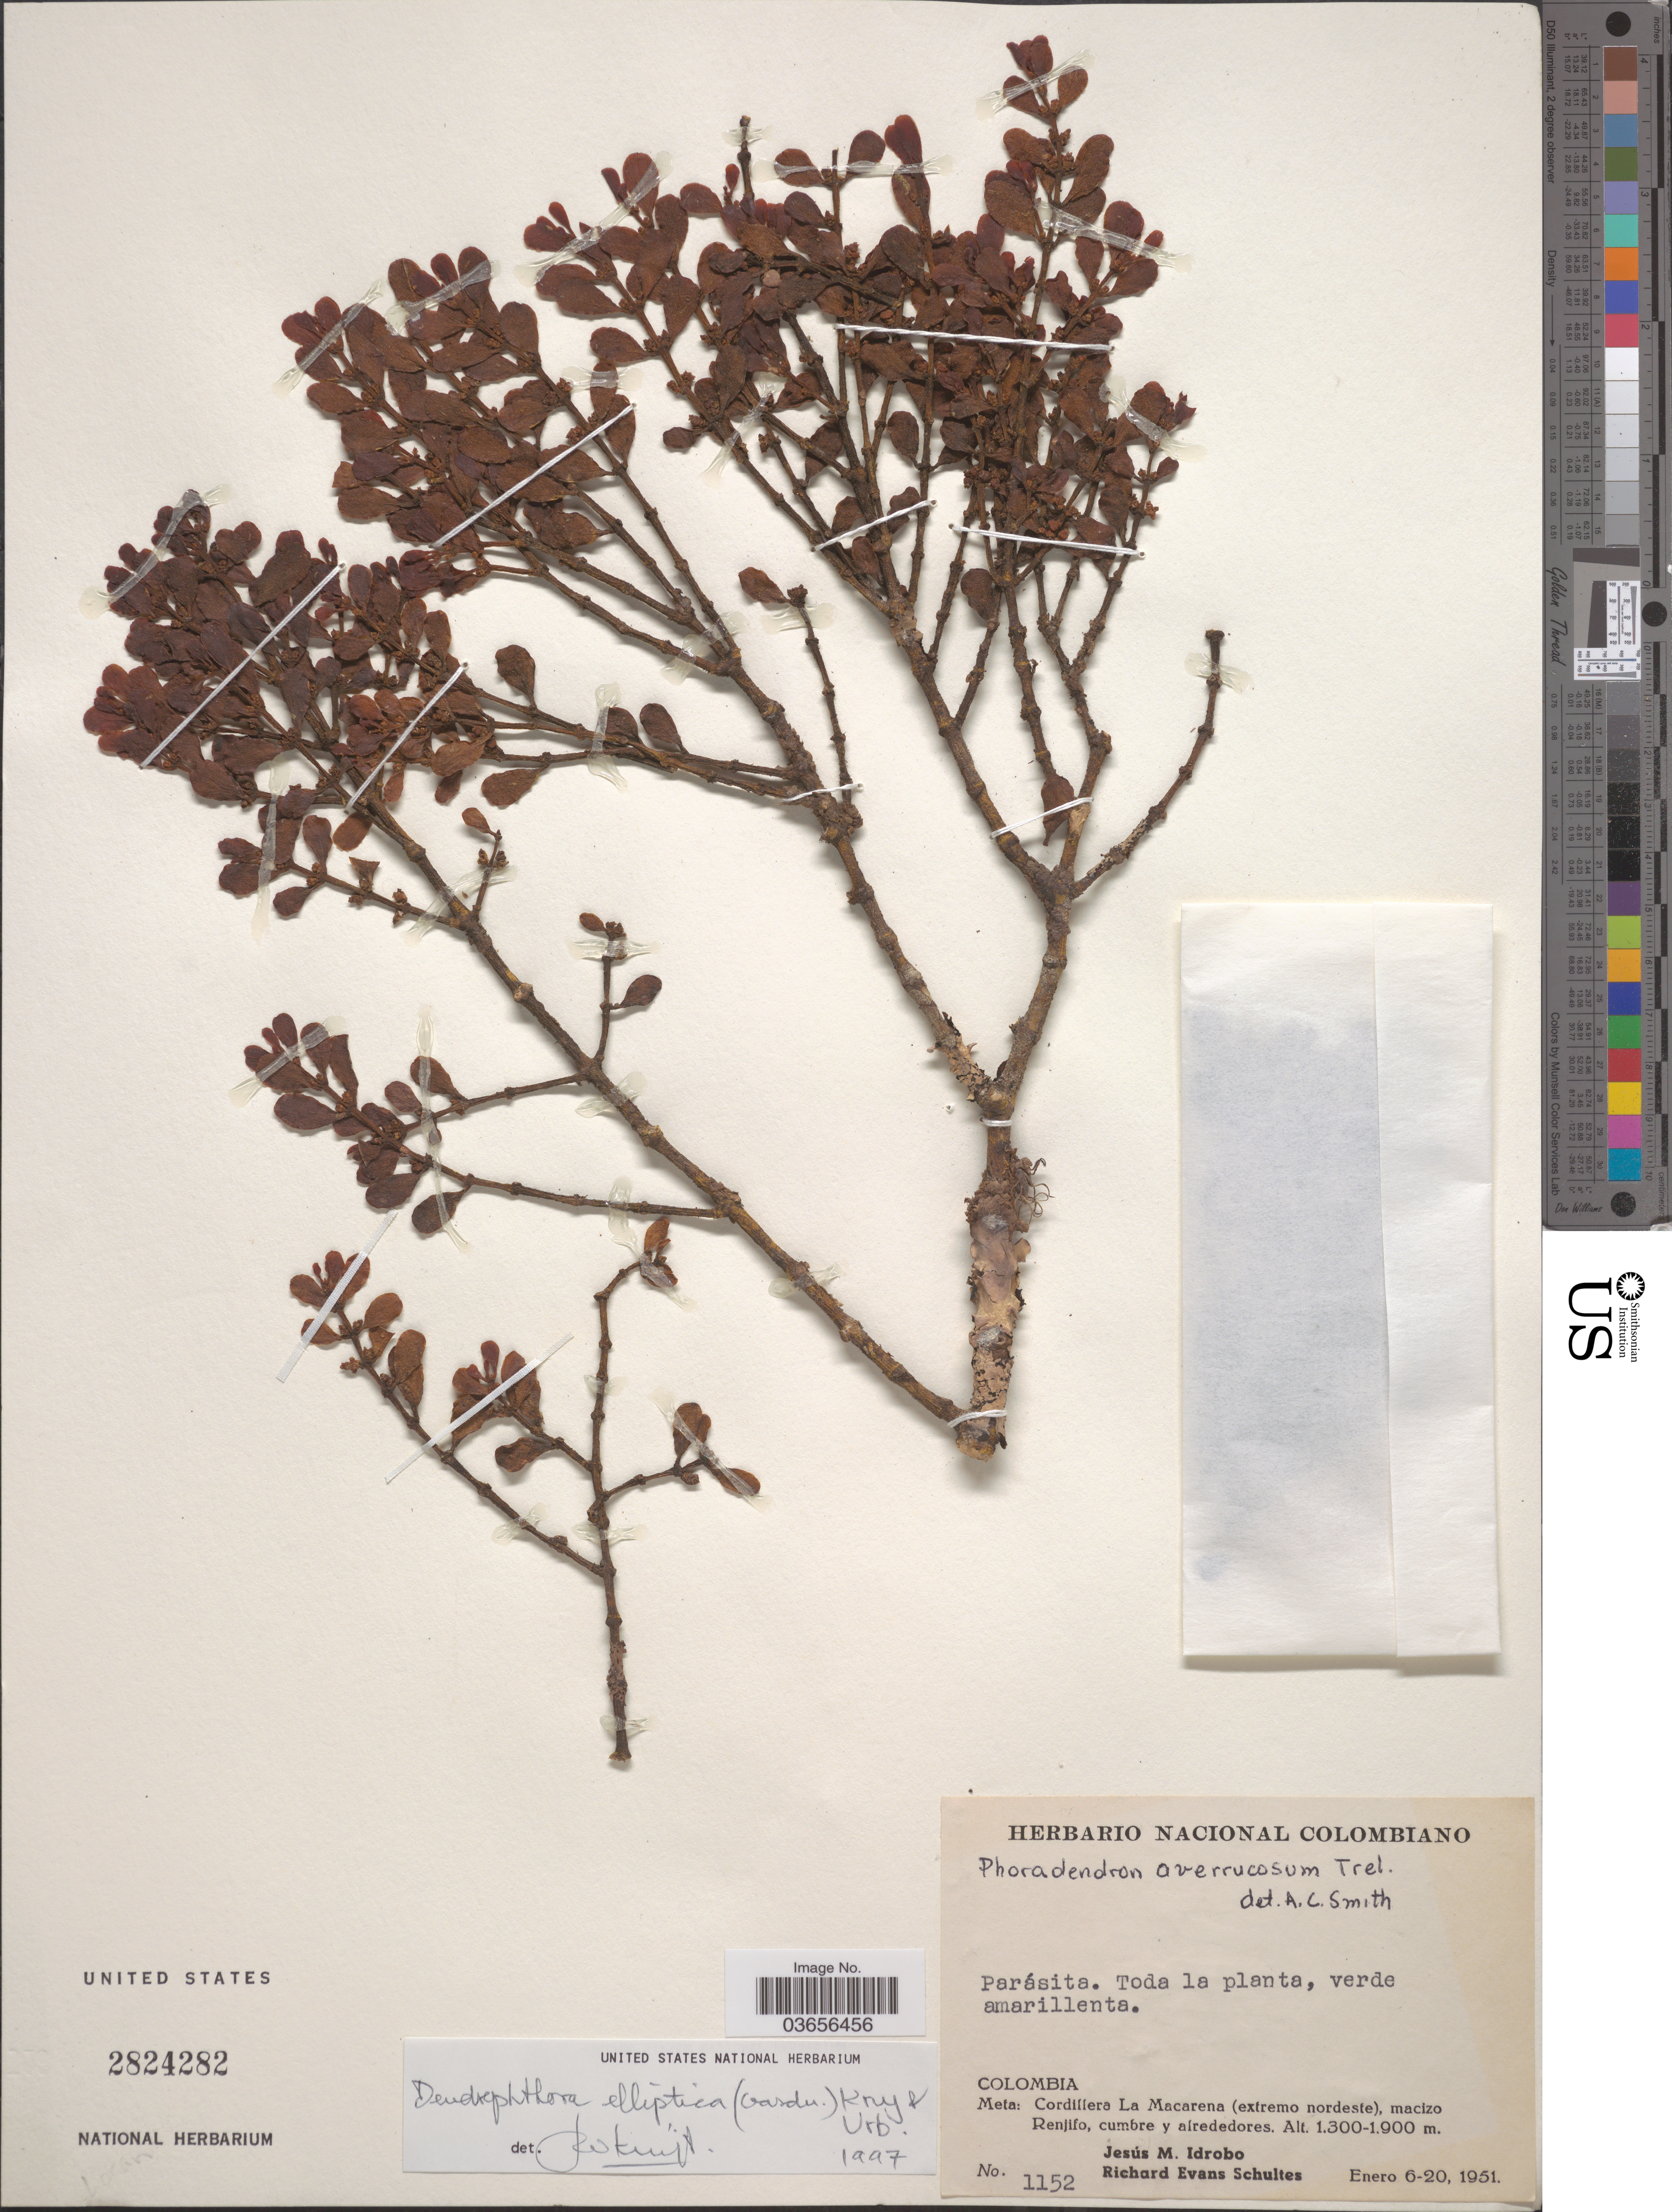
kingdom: Plantae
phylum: Tracheophyta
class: Magnoliopsida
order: Santalales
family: Viscaceae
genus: Dendrophthora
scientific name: Dendrophthora elliptica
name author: (Gardner) Krug & Urb.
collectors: J. M. Idrobo & R. E. Schultes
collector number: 1152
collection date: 1951-01-06/1951-01-20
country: Colombia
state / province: Meta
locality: Cordillera La Macarena (extremo nordeste), macizo Renjifo, cumbre y alrededores.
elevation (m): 1300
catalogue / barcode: US 2824282